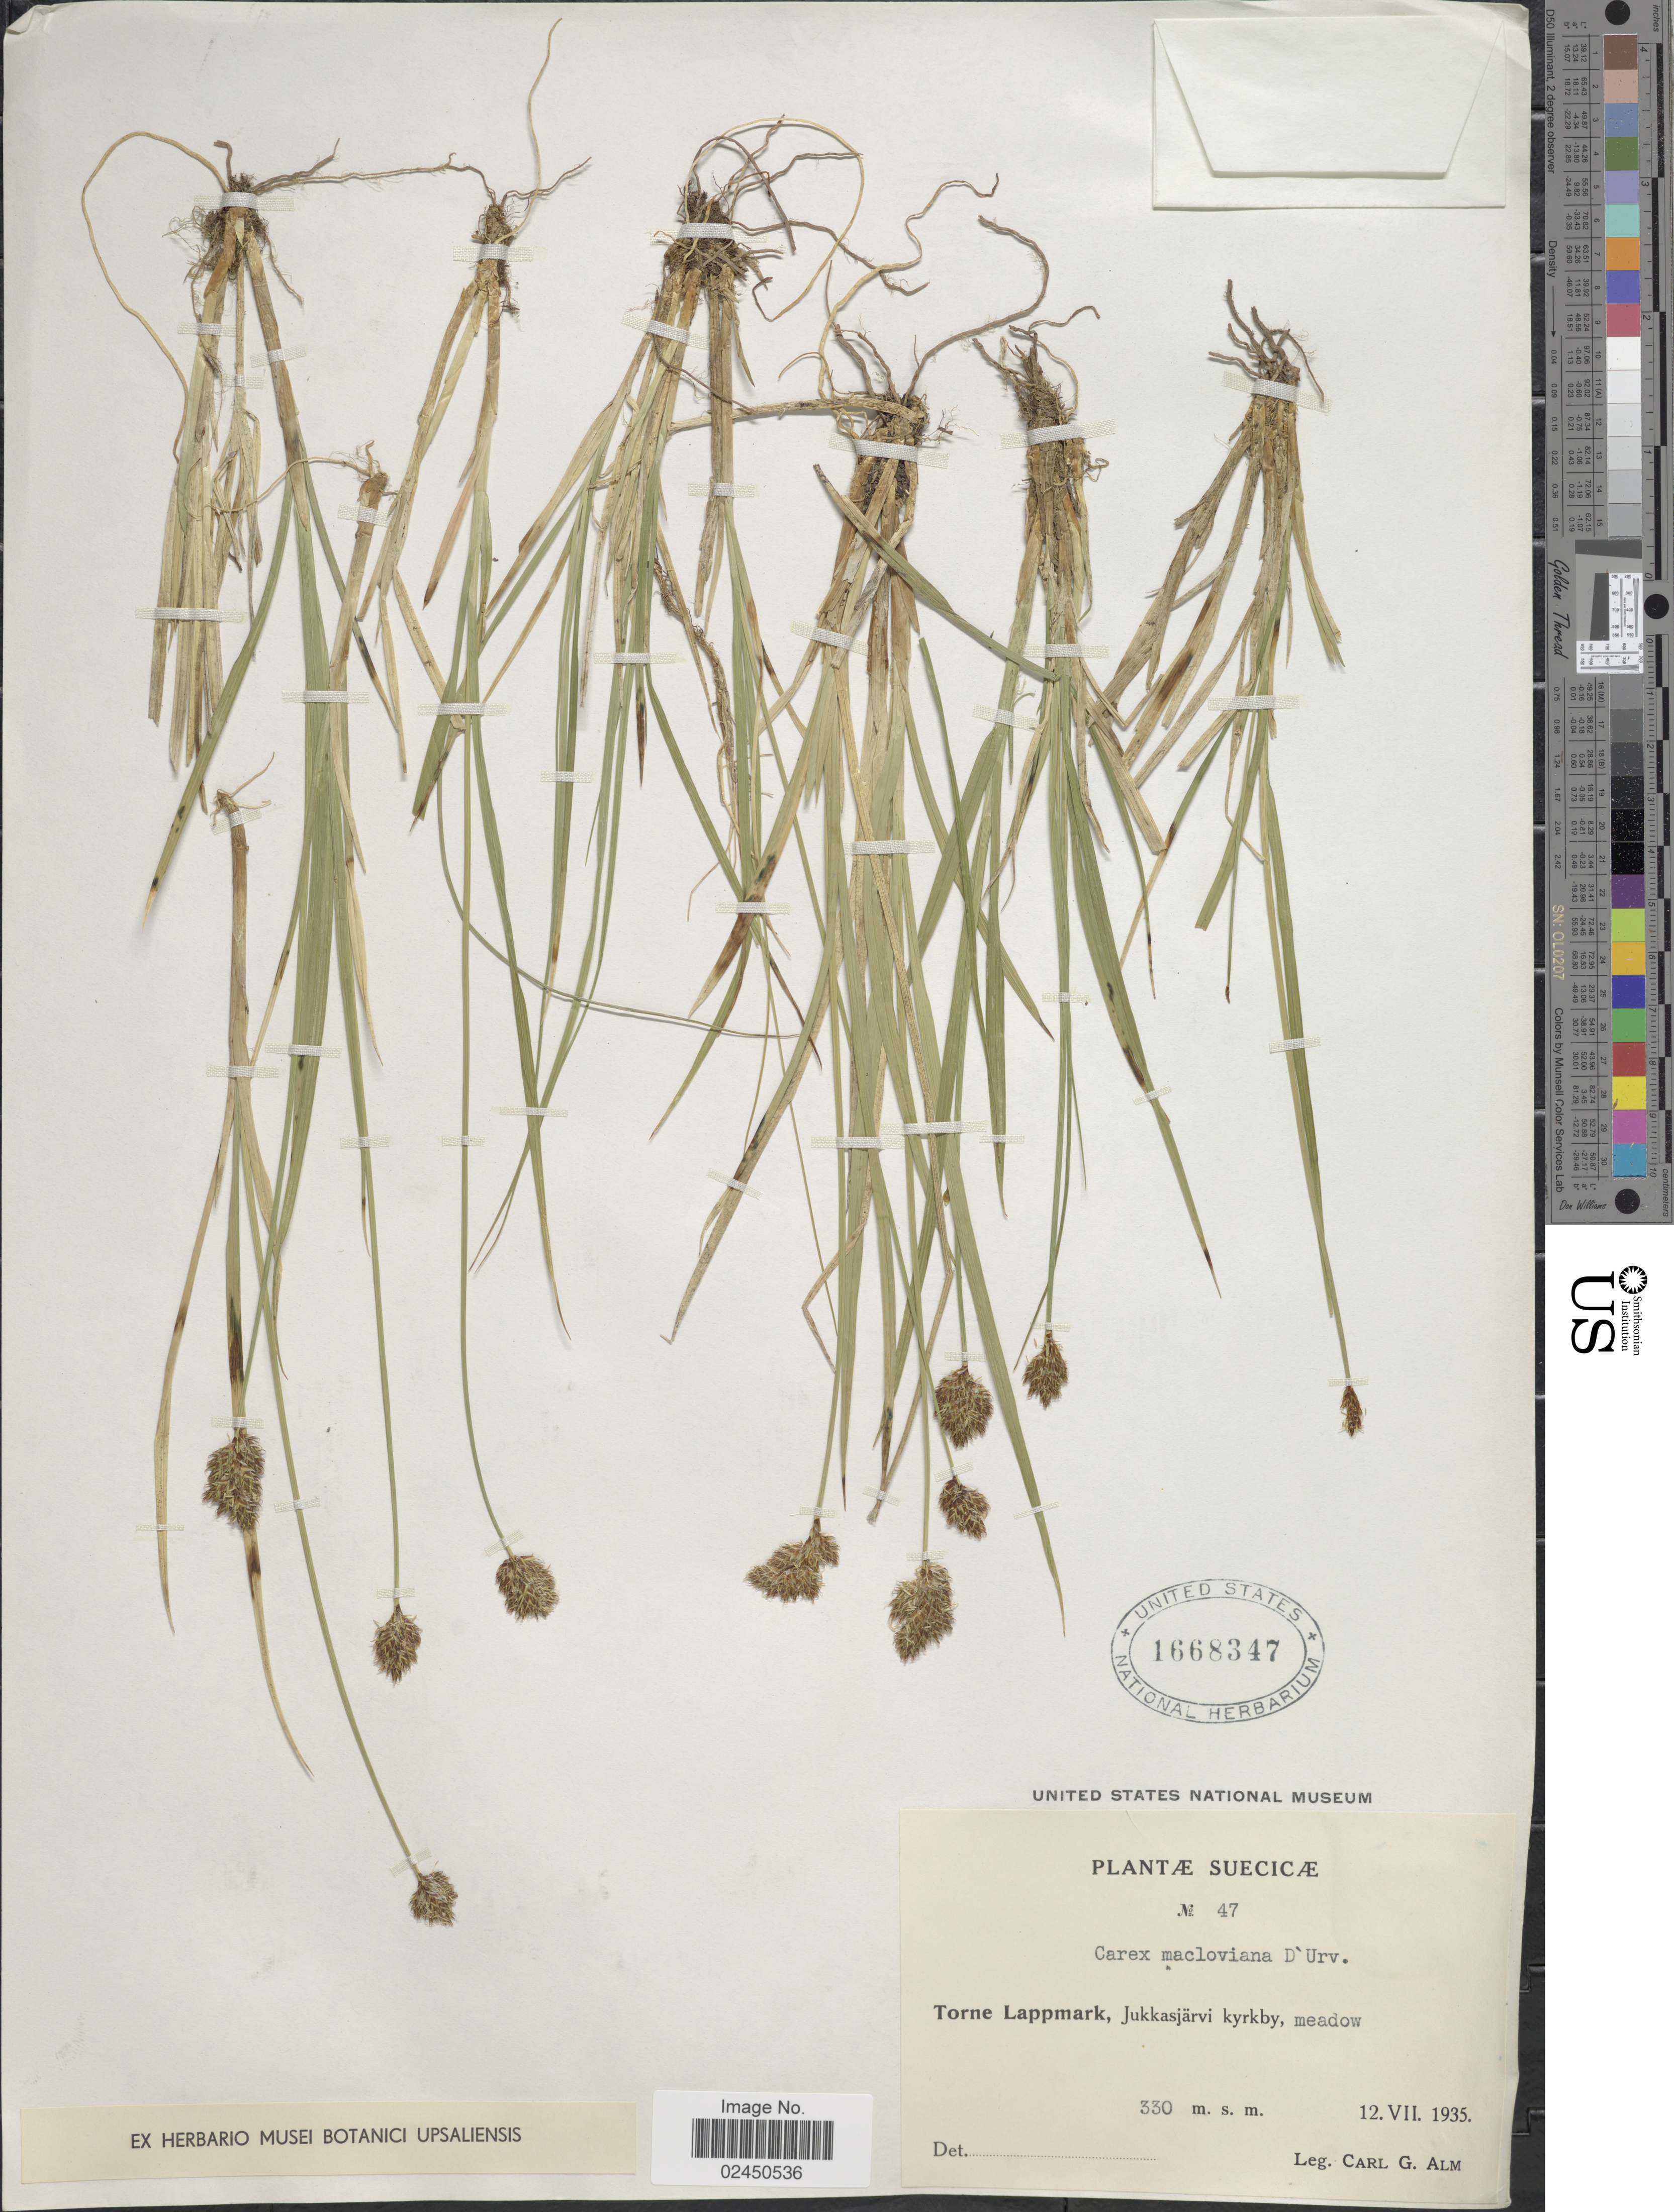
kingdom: Plantae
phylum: Tracheophyta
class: Liliopsida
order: Poales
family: Cyperaceae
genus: Carex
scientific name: Carex macloviana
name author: d'Urv.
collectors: C. G. Alm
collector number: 47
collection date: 1935-07-12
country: Sweden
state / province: Norrbotten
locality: Suecicae. Torne Lappmark, Jukkasjarvi kyrkby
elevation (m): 330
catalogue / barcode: US 1668347